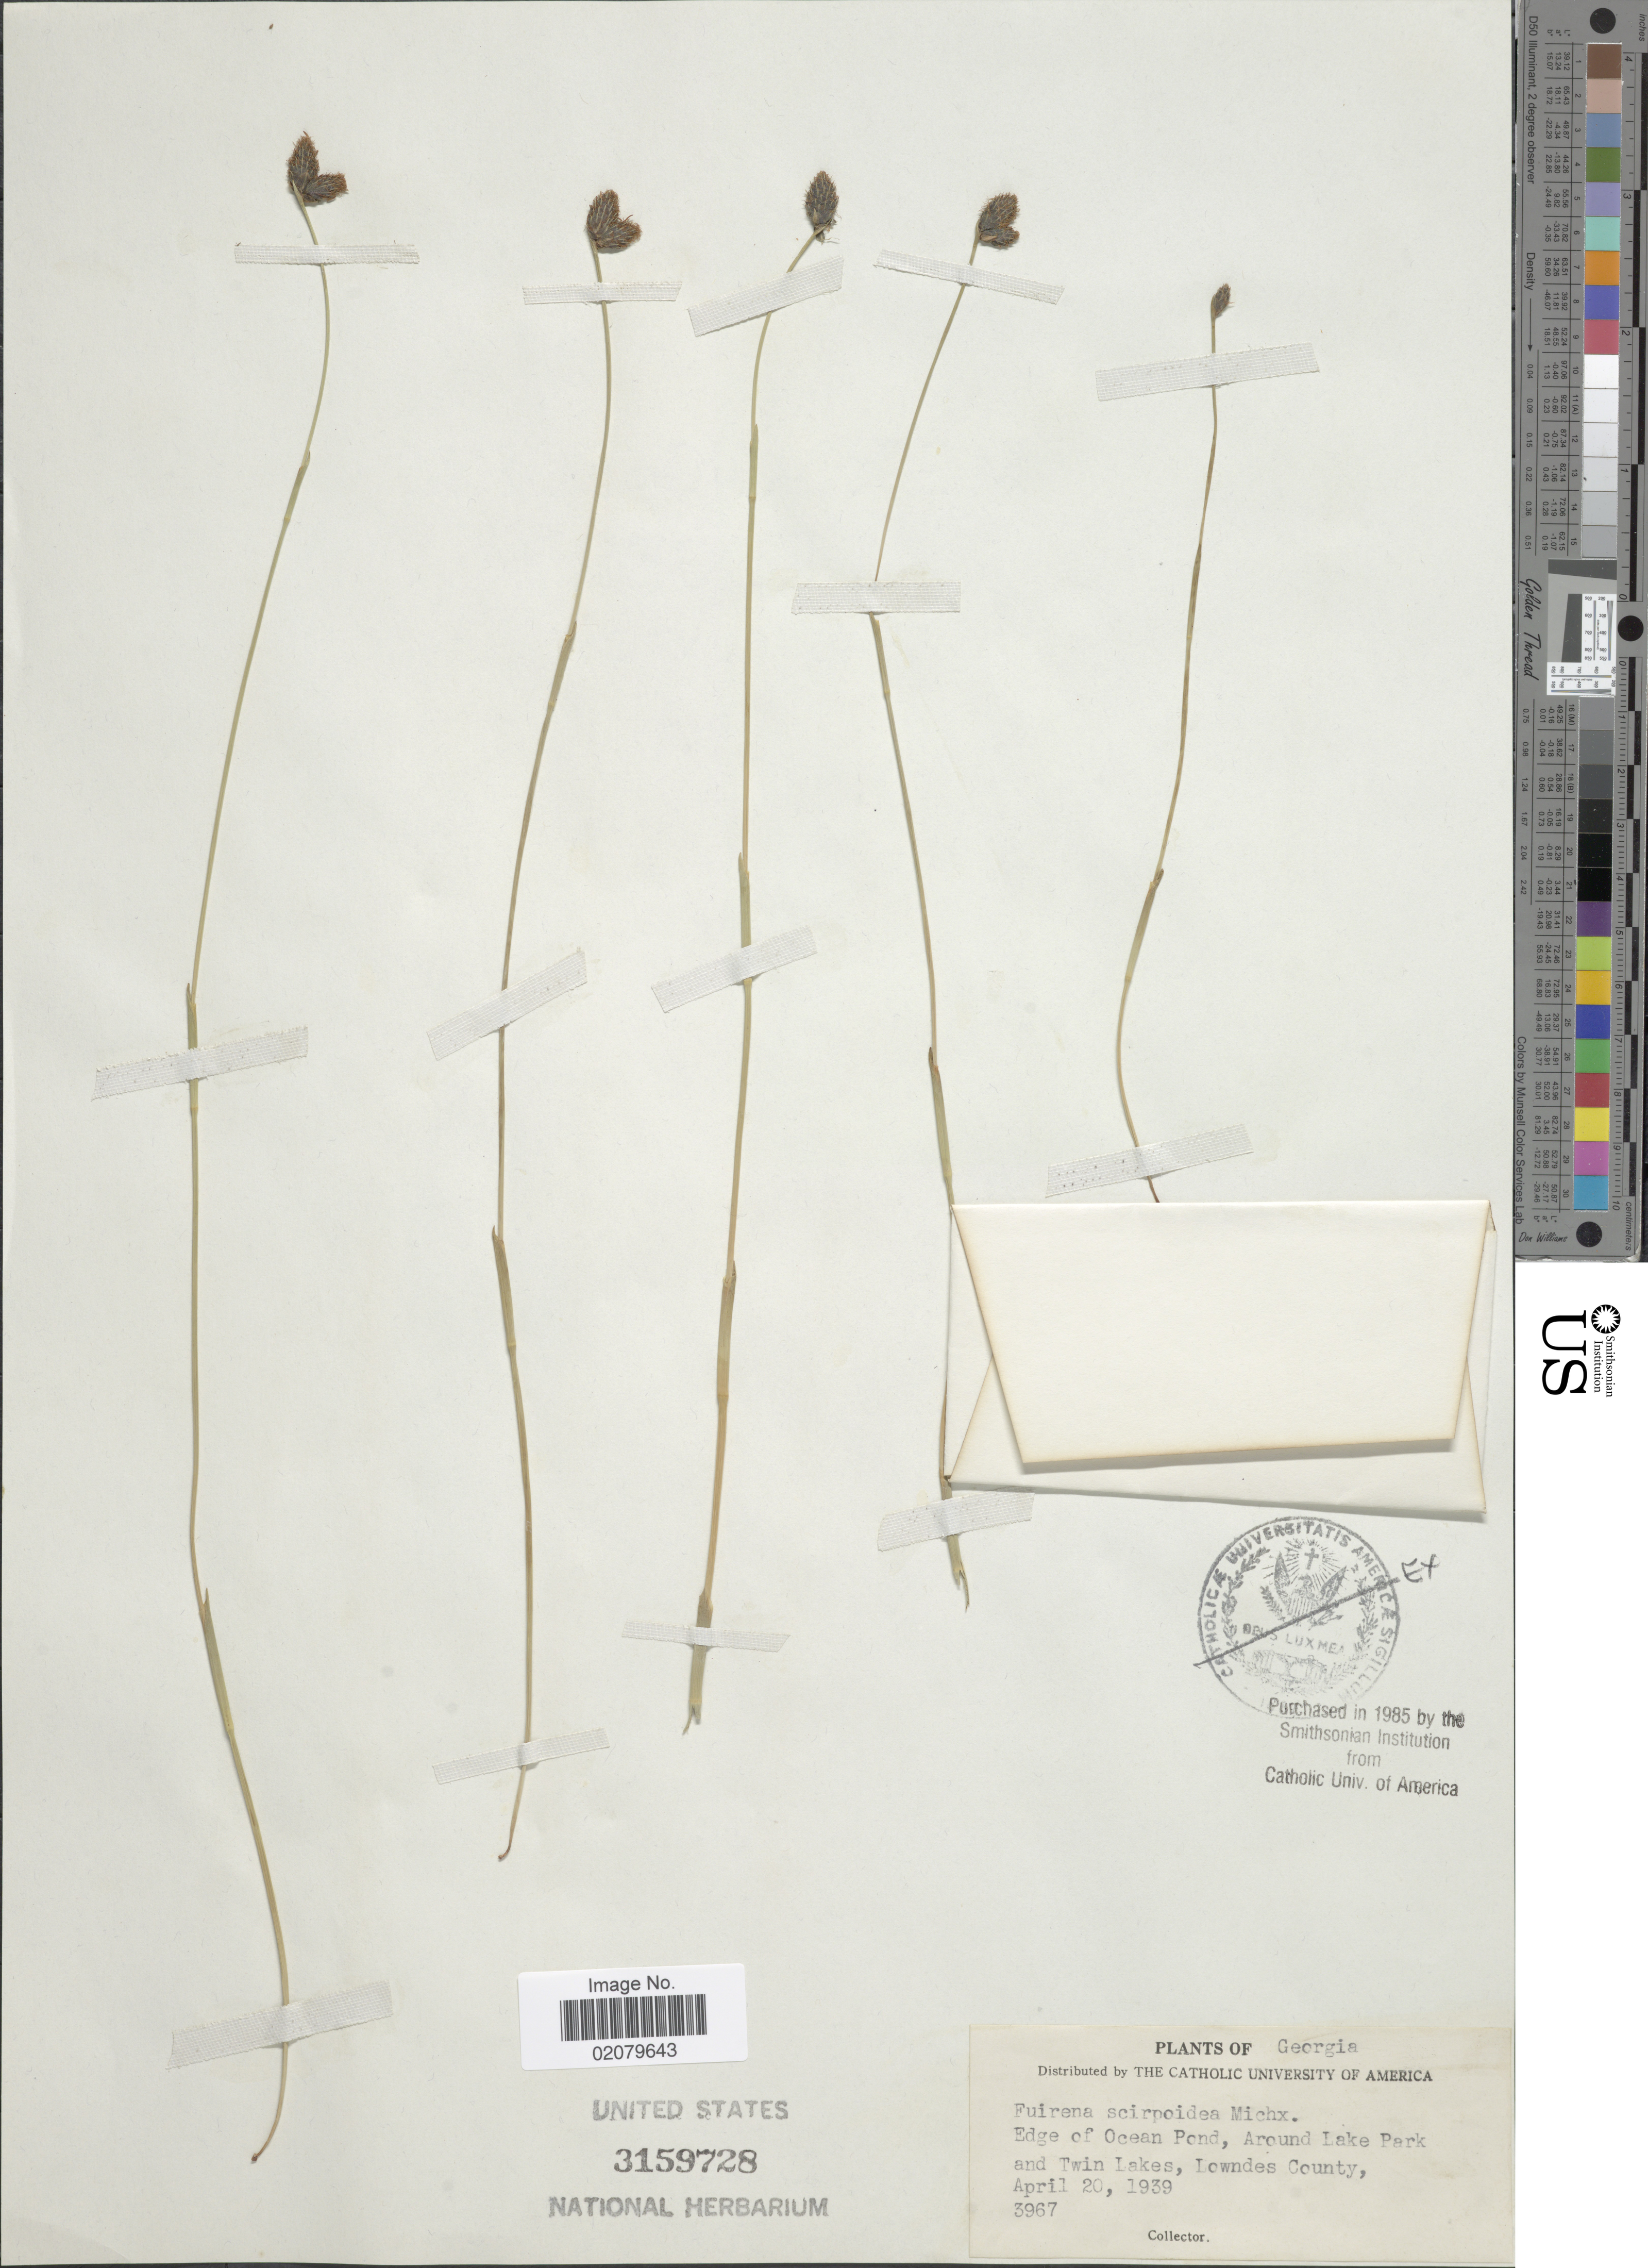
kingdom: Plantae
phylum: Tracheophyta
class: Liliopsida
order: Poales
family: Cyperaceae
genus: Fuirena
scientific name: Fuirena scirpoidea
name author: Michx.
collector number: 3967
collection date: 1939-04-20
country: United States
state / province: Georgia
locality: Edge of Ocean Pond, Around Lake Park and Twin Lakes, Lowndes County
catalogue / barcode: US 3159728